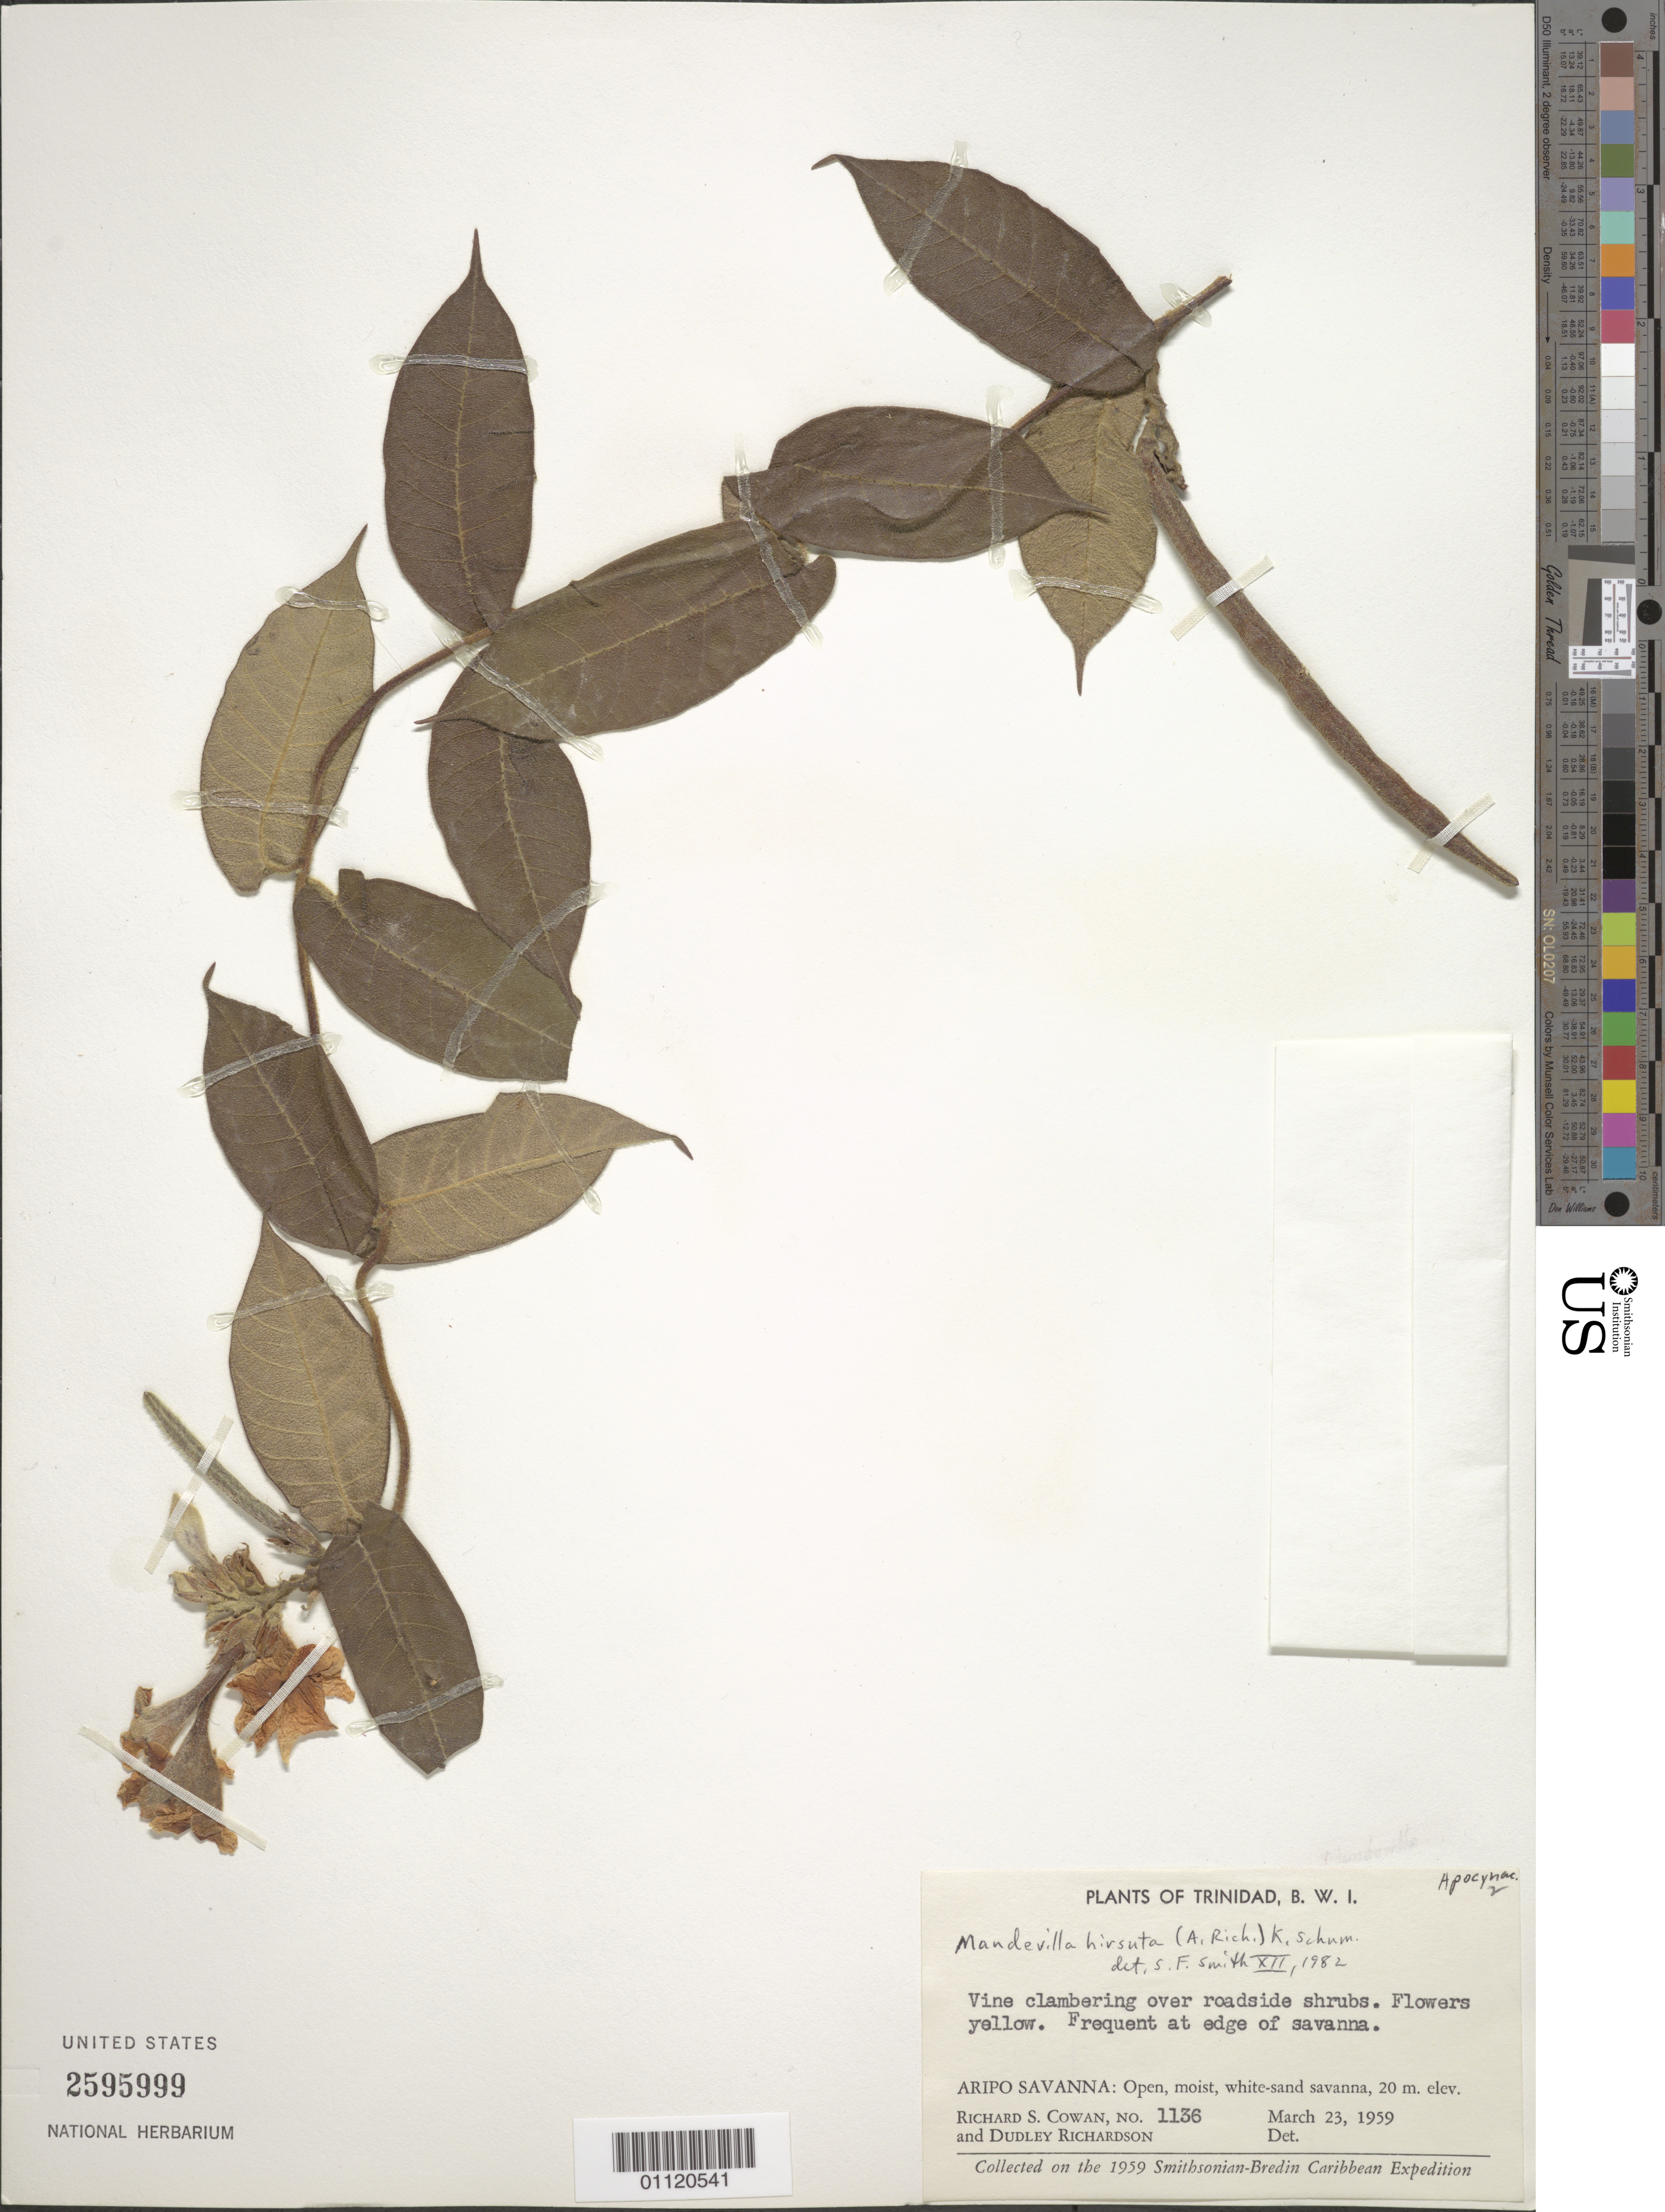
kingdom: Plantae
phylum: Tracheophyta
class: Magnoliopsida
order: Gentianales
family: Apocynaceae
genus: Mandevilla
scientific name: Mandevilla hirsuta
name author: (Rich.) K. Schum.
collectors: R. S. Cowan & D. Richardson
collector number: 1136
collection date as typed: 23 Mar 1959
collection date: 1959-03-23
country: Trinidad and Tobago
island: Trinidad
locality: Aripo Savanna: Open, moist, white-sand savanna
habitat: clambering over roadside shrubs | frequent at edge of savanna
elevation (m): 20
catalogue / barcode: US 2595999